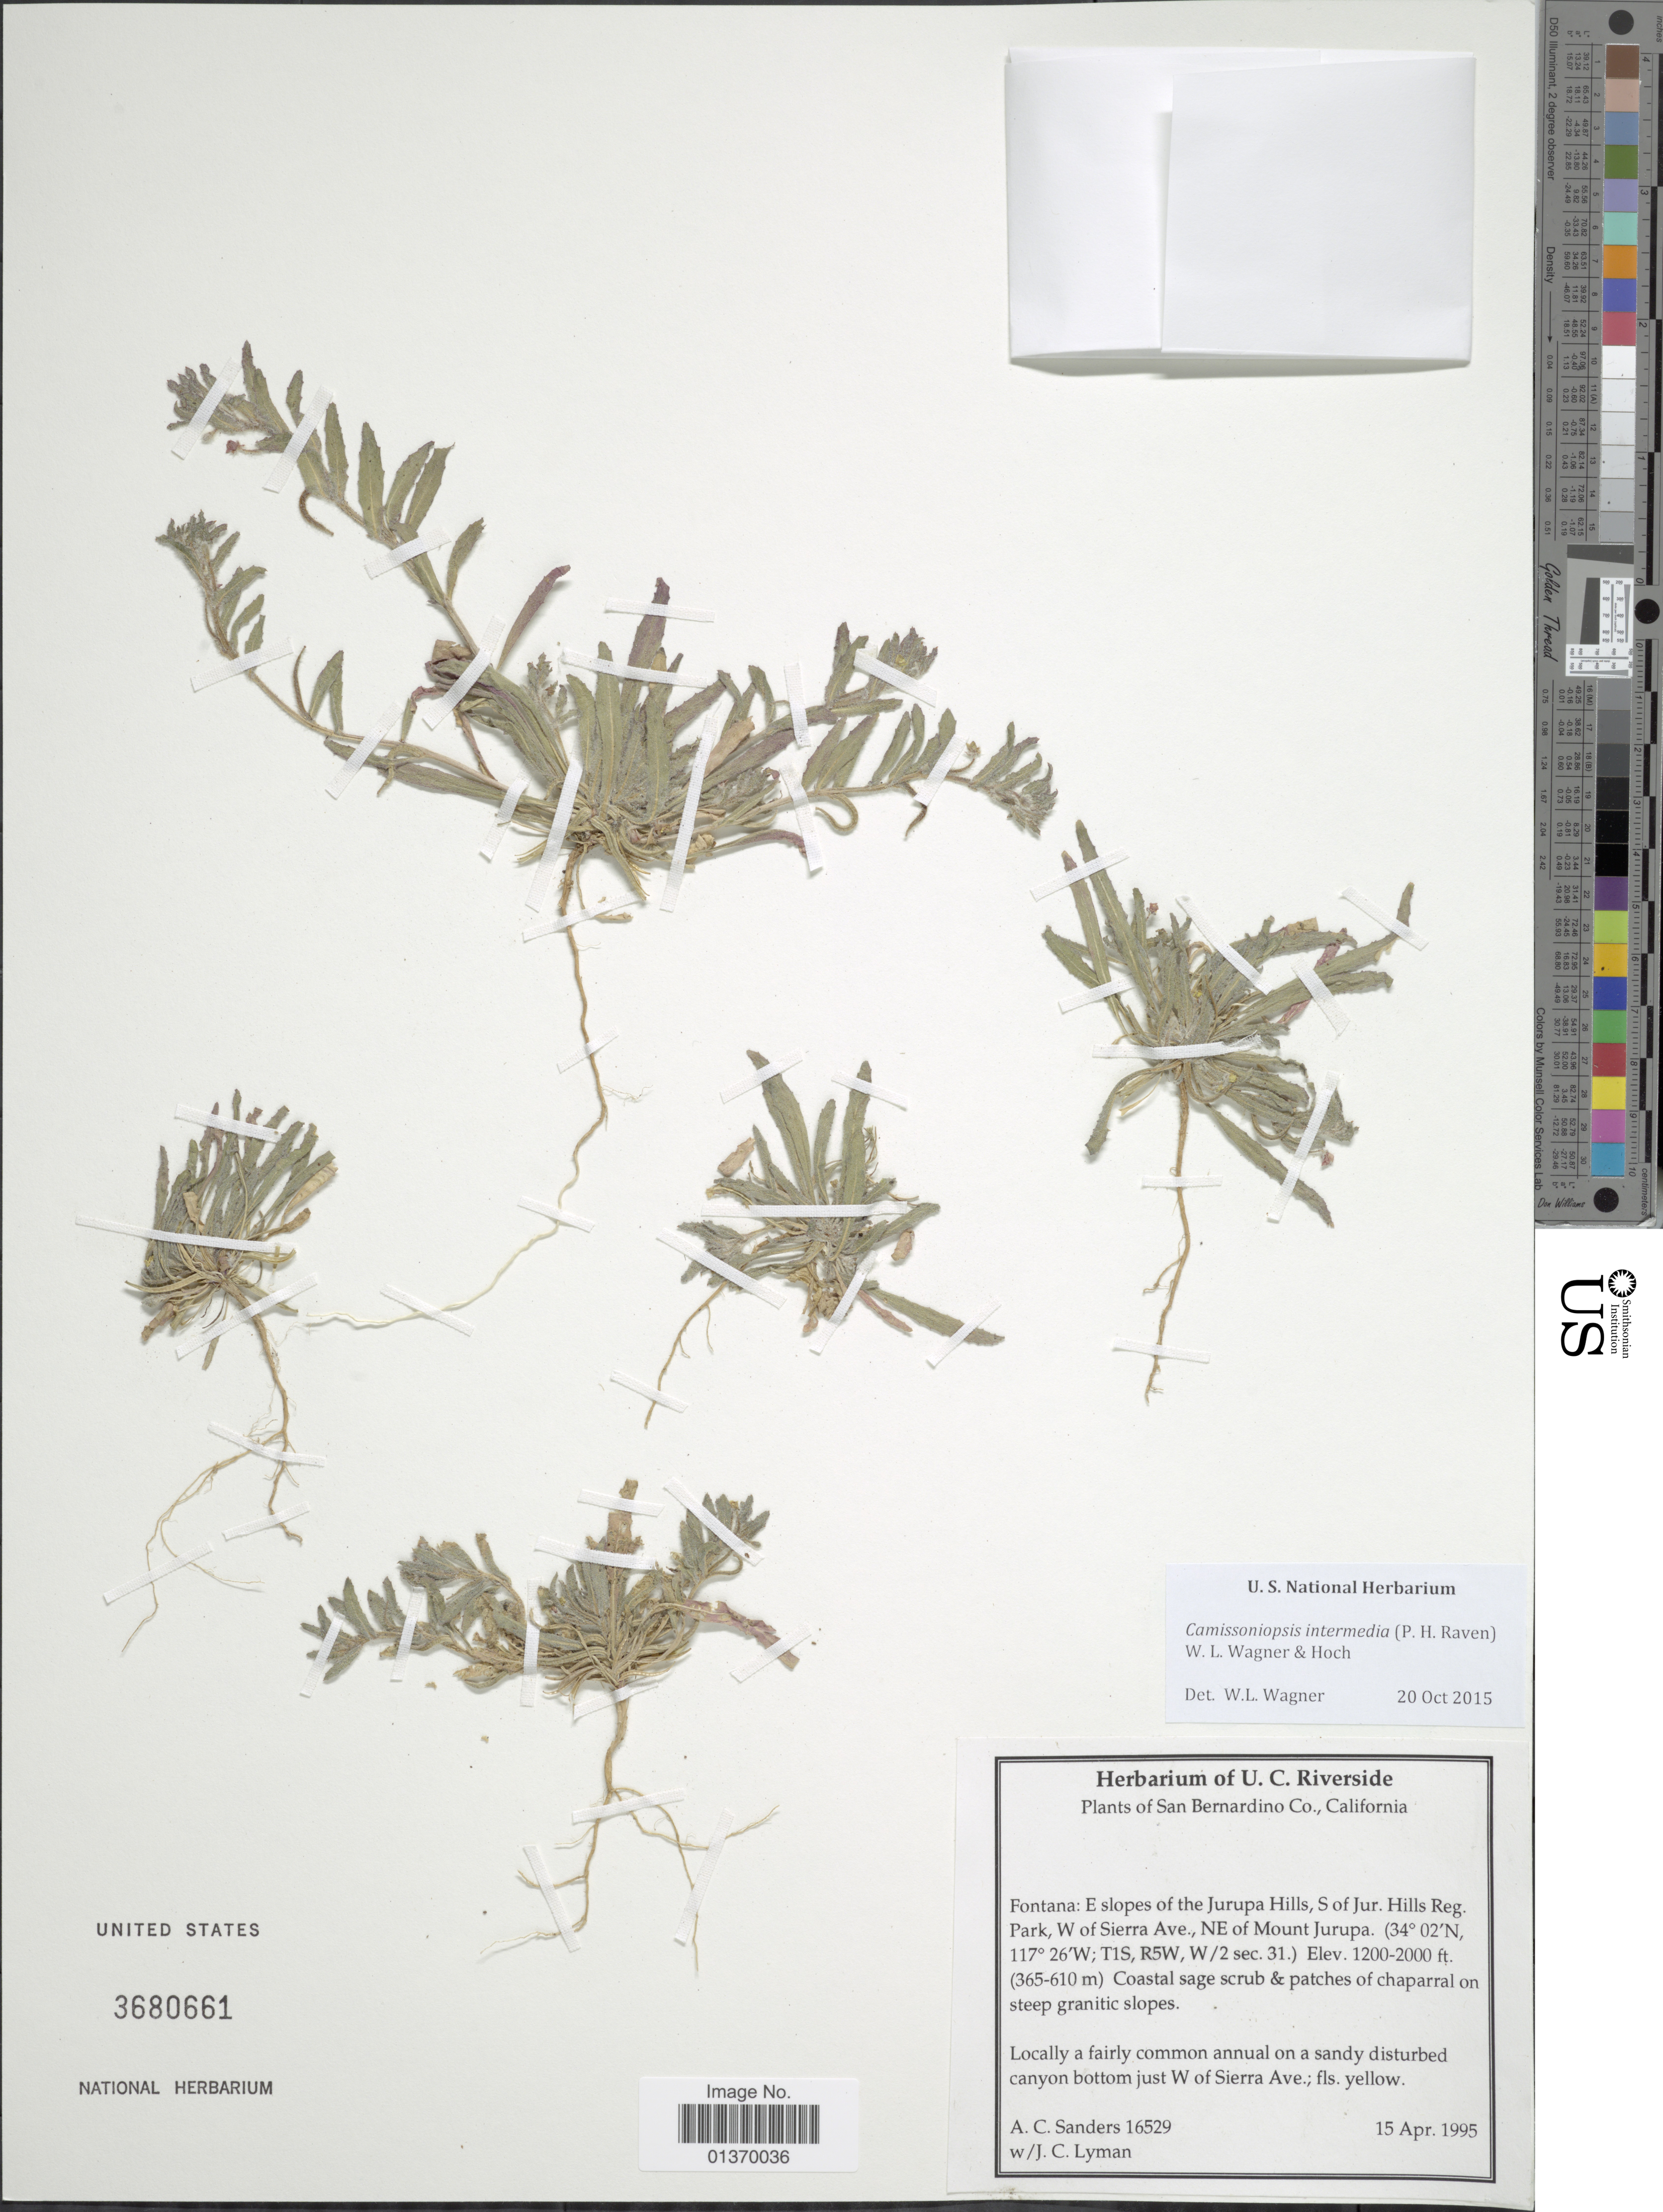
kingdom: Plantae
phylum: Tracheophyta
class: Magnoliopsida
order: Myrtales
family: Onagraceae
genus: Camissoniopsis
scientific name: Camissoniopsis intermedia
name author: (P.H. Raven) W.L. Wagner & Hoch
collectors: A. Sanders & J. Lyman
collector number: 16529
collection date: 1995-04-15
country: United States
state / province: California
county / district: San Bernardino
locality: San Bernardino Co., Fontana: E slopes of the Jurupa Hills, S of Jur. Hills Reg. Park, W of Sierra Ave., NE of Mount Jurupa, T1S, R5W, W/2 sec. 31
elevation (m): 366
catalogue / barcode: US 3680661